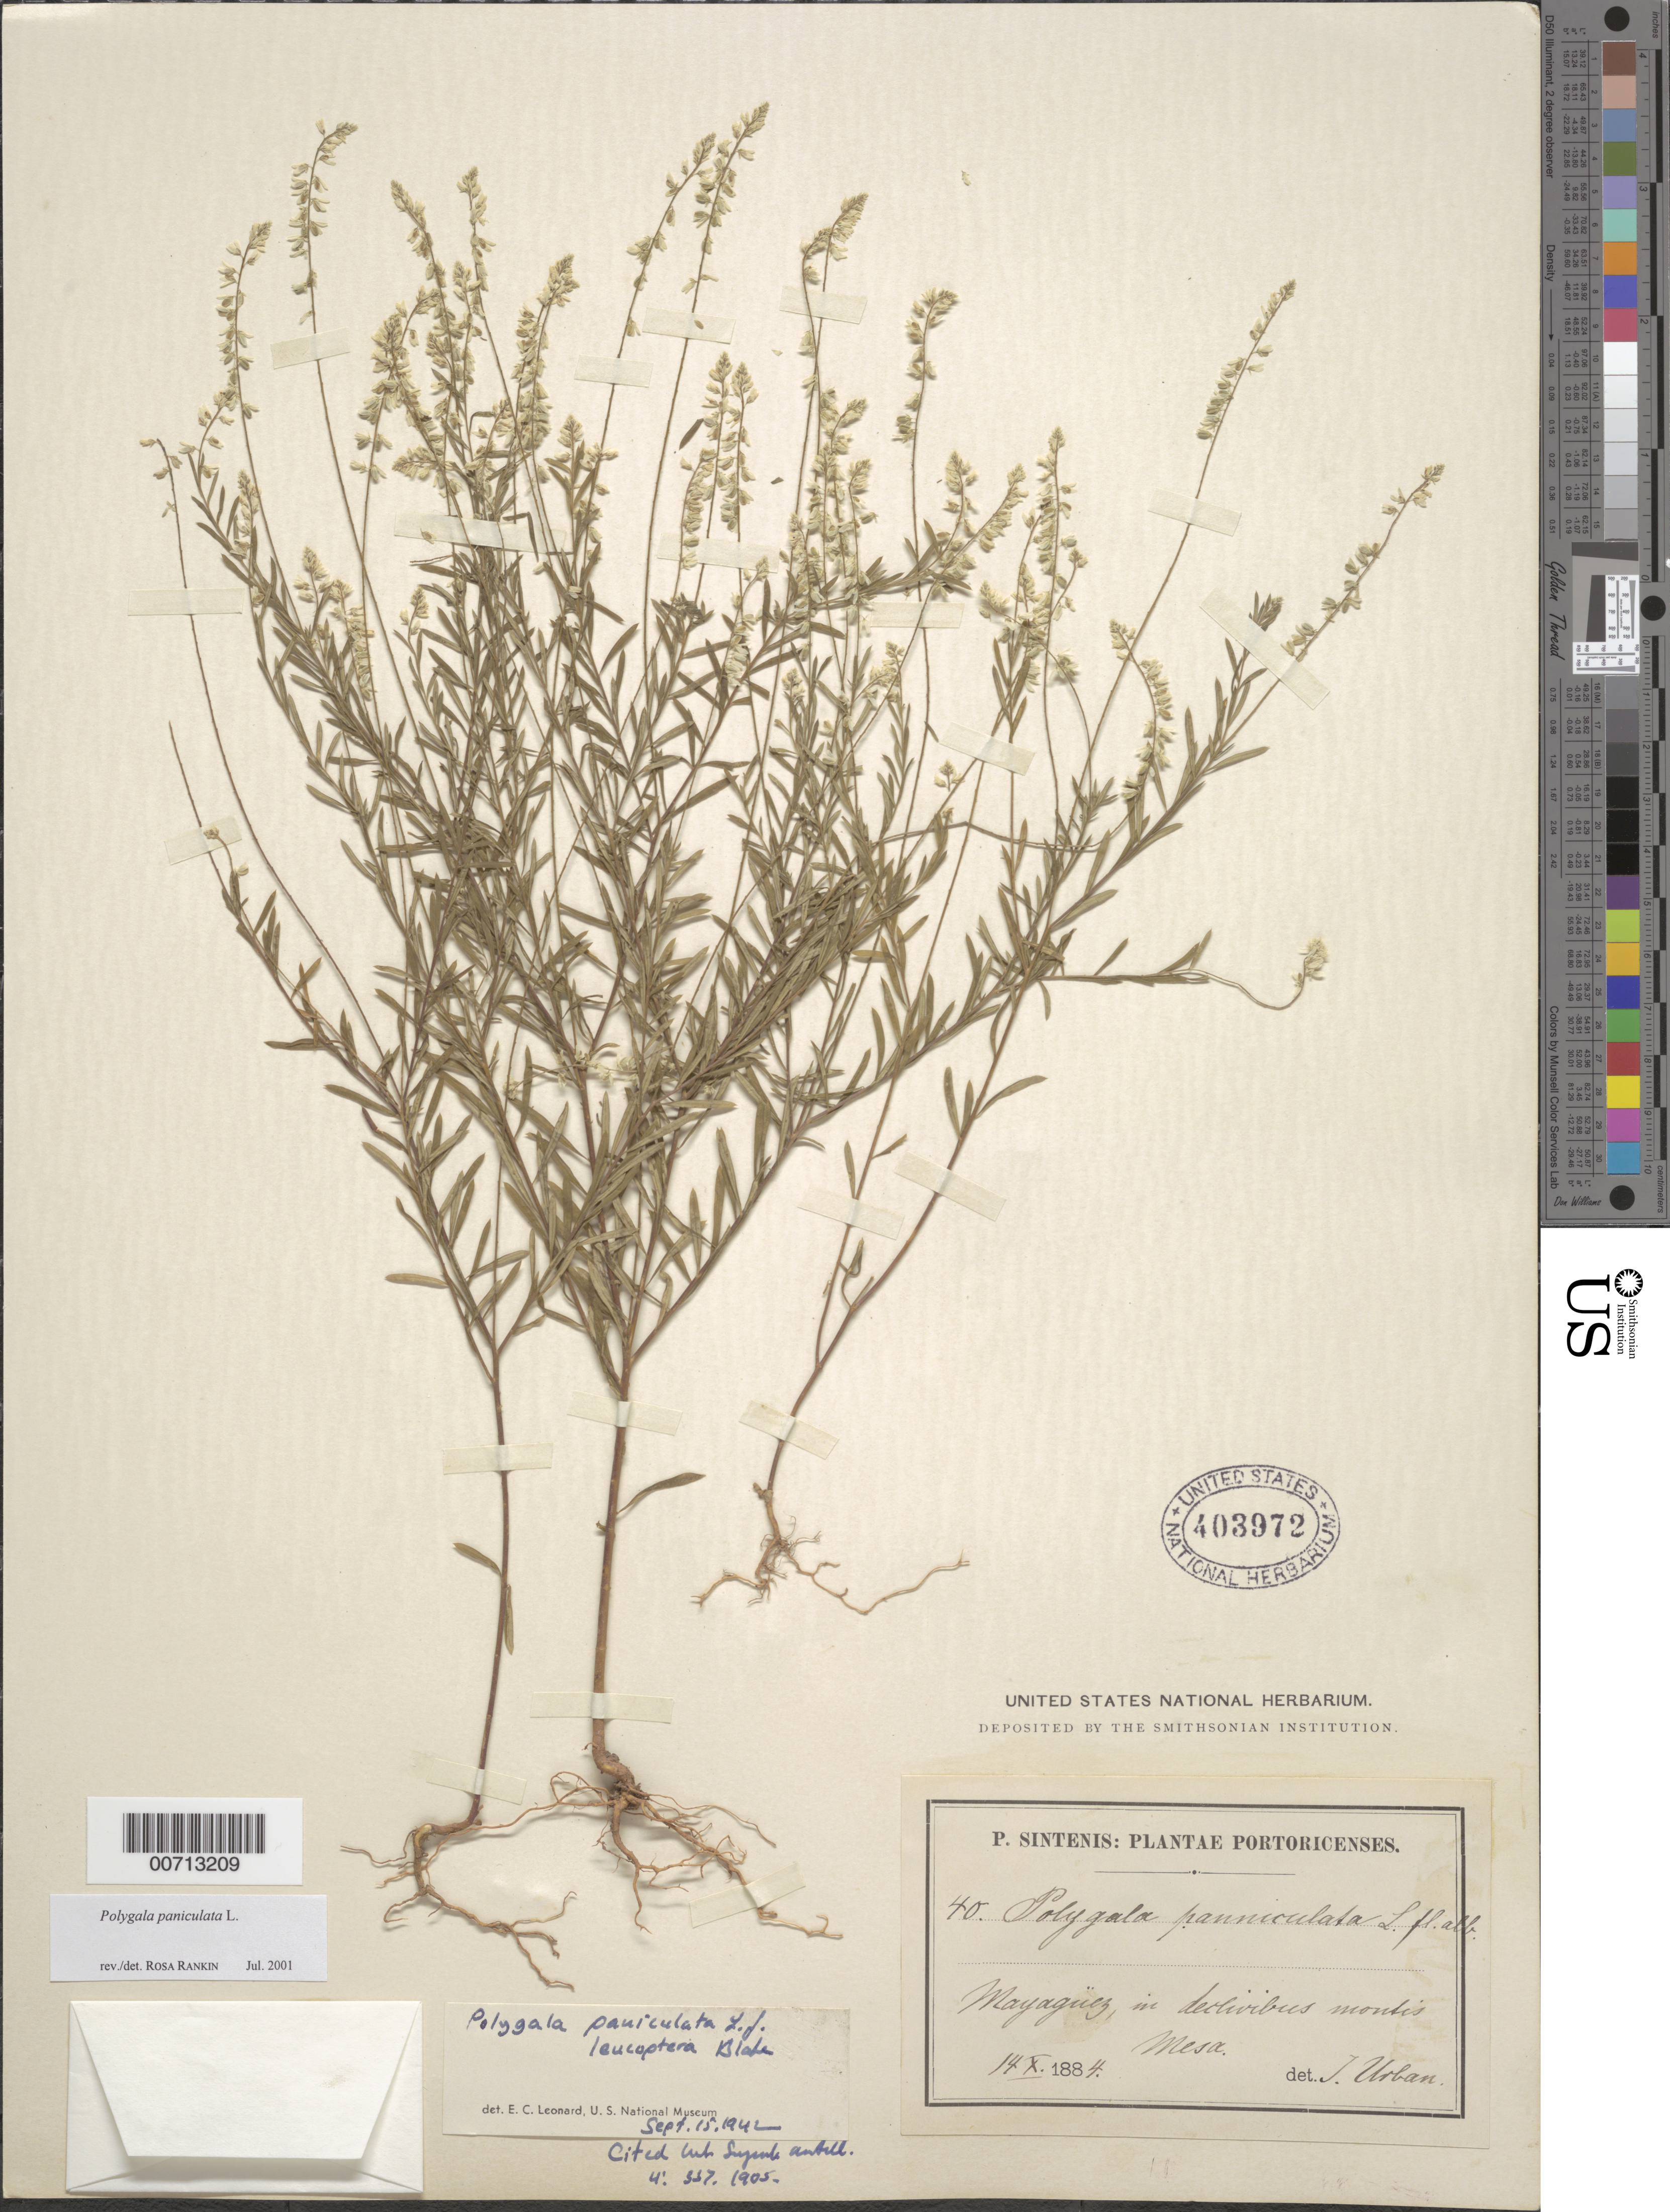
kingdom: Plantae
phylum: Tracheophyta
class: Magnoliopsida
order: Fabales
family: Polygalaceae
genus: Polygala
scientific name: Polygala paniculata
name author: L.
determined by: Rankin Rodriguez, Rosa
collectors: P. Sintenis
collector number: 40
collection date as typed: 14 Oct 1884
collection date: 1884-10-14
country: Puerto Rico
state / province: Mayaguez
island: Greater Antilles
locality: Monte Mesa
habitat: In declivibus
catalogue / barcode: US 403972